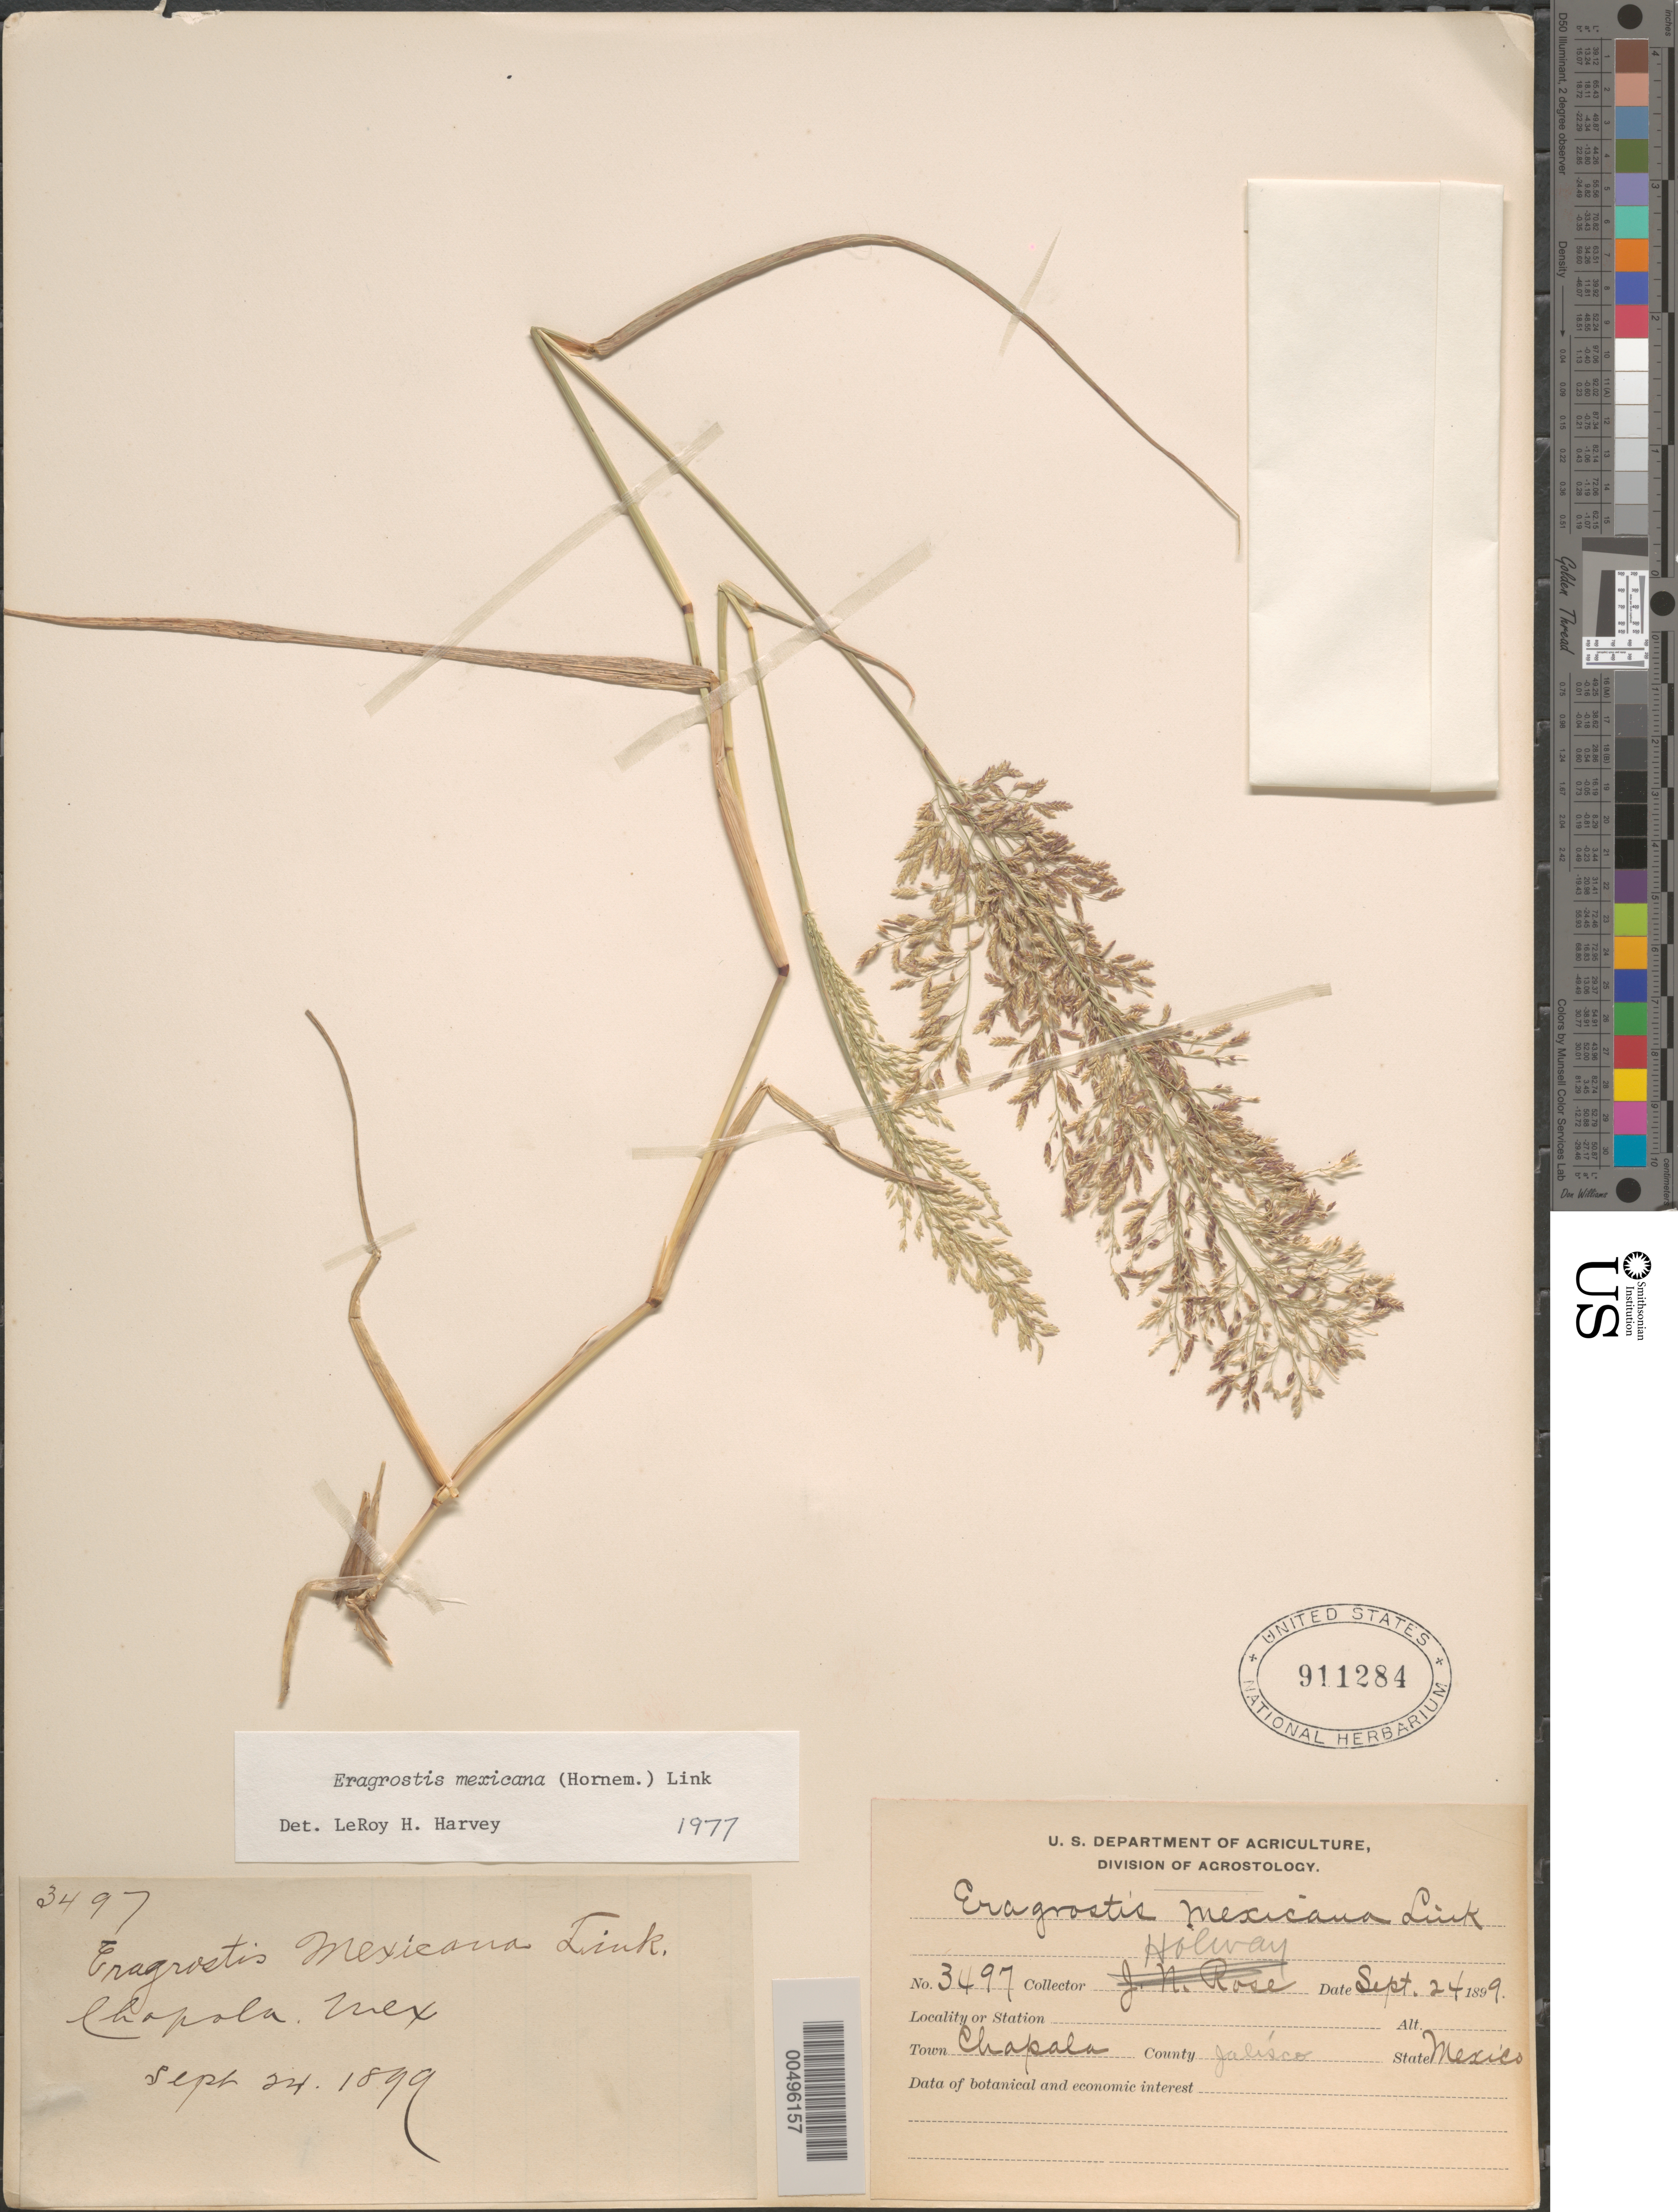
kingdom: Plantae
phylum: Tracheophyta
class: Liliopsida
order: Poales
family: Poaceae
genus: Eragrostis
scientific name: Eragrostis mexicana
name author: (Hornem.) Link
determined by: Harvey, L. H.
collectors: -- Holway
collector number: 3497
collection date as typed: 24 Sep 1899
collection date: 1899-09-24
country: Mexico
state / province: Jalisco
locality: Chapala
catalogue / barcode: US 911284